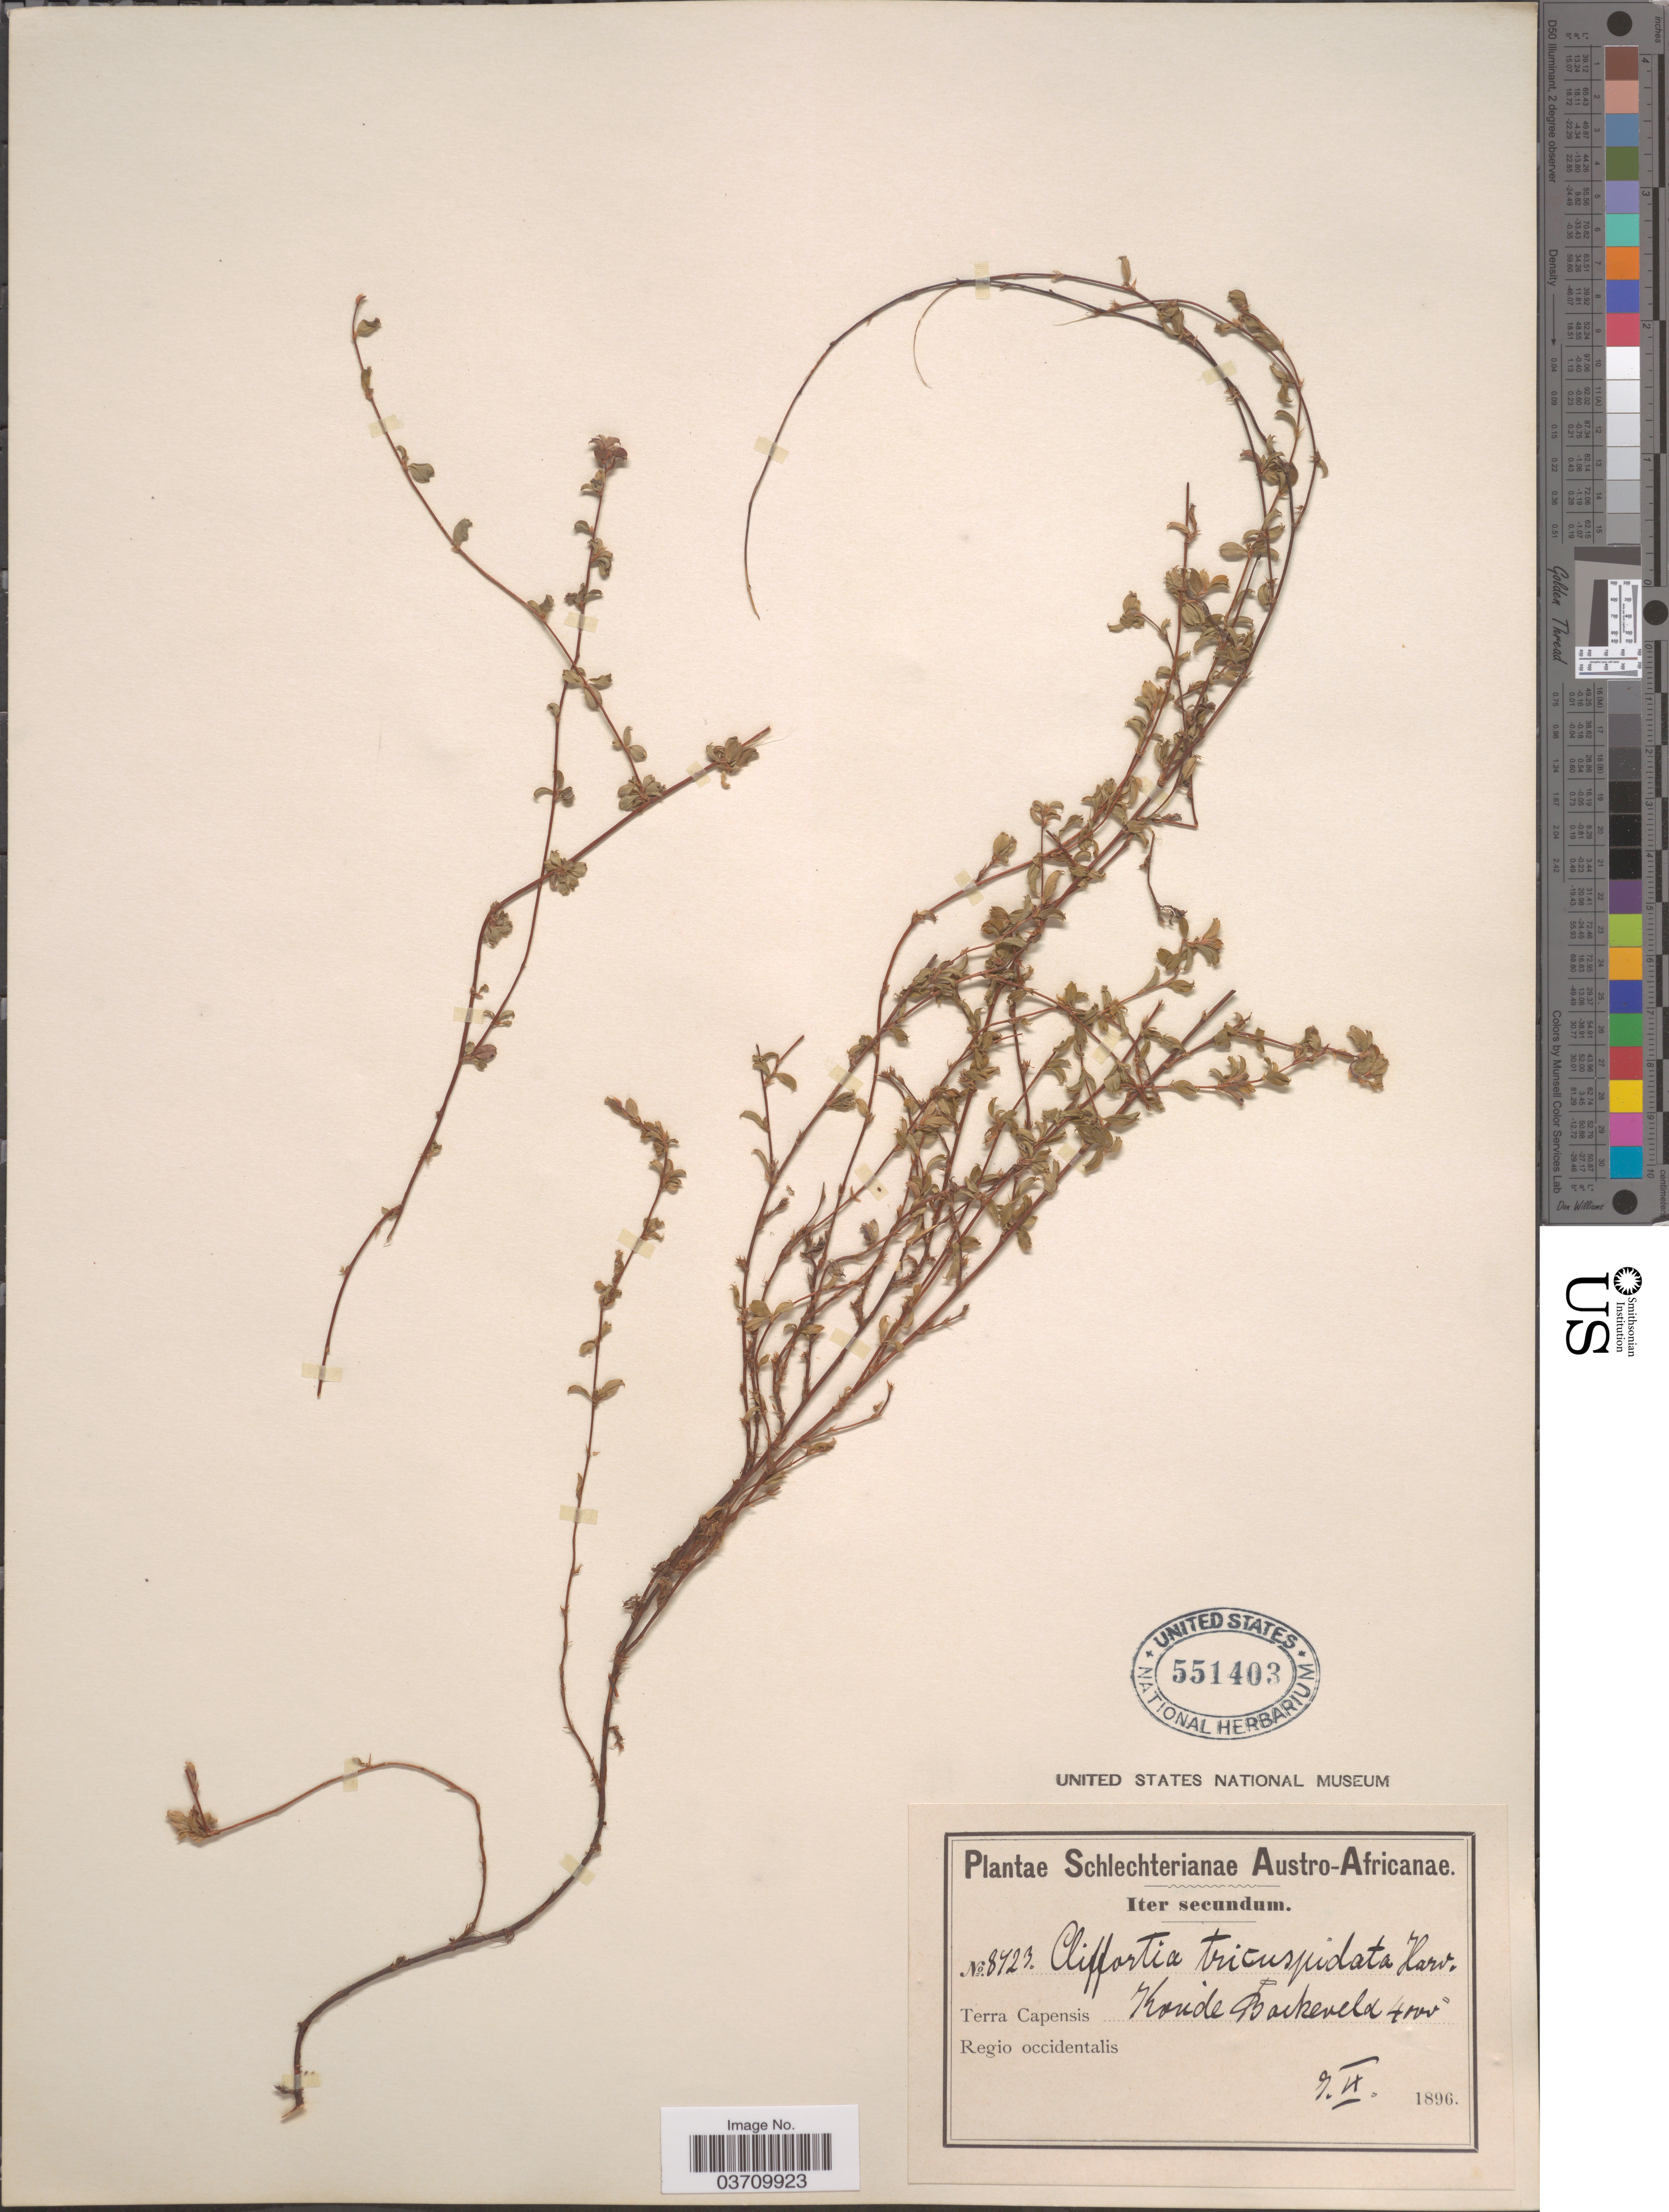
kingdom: Plantae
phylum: Tracheophyta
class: Magnoliopsida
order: Rosales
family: Rosaceae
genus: Cliffortia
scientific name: Cliffortia tricuspidata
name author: Harv.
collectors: Schlechter, --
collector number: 8723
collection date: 1896-04-05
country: South Africa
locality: Austro-Africanae. Terra Capensis. Regio occidentalis. Koude Bockeveld.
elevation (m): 1219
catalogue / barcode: US 551403